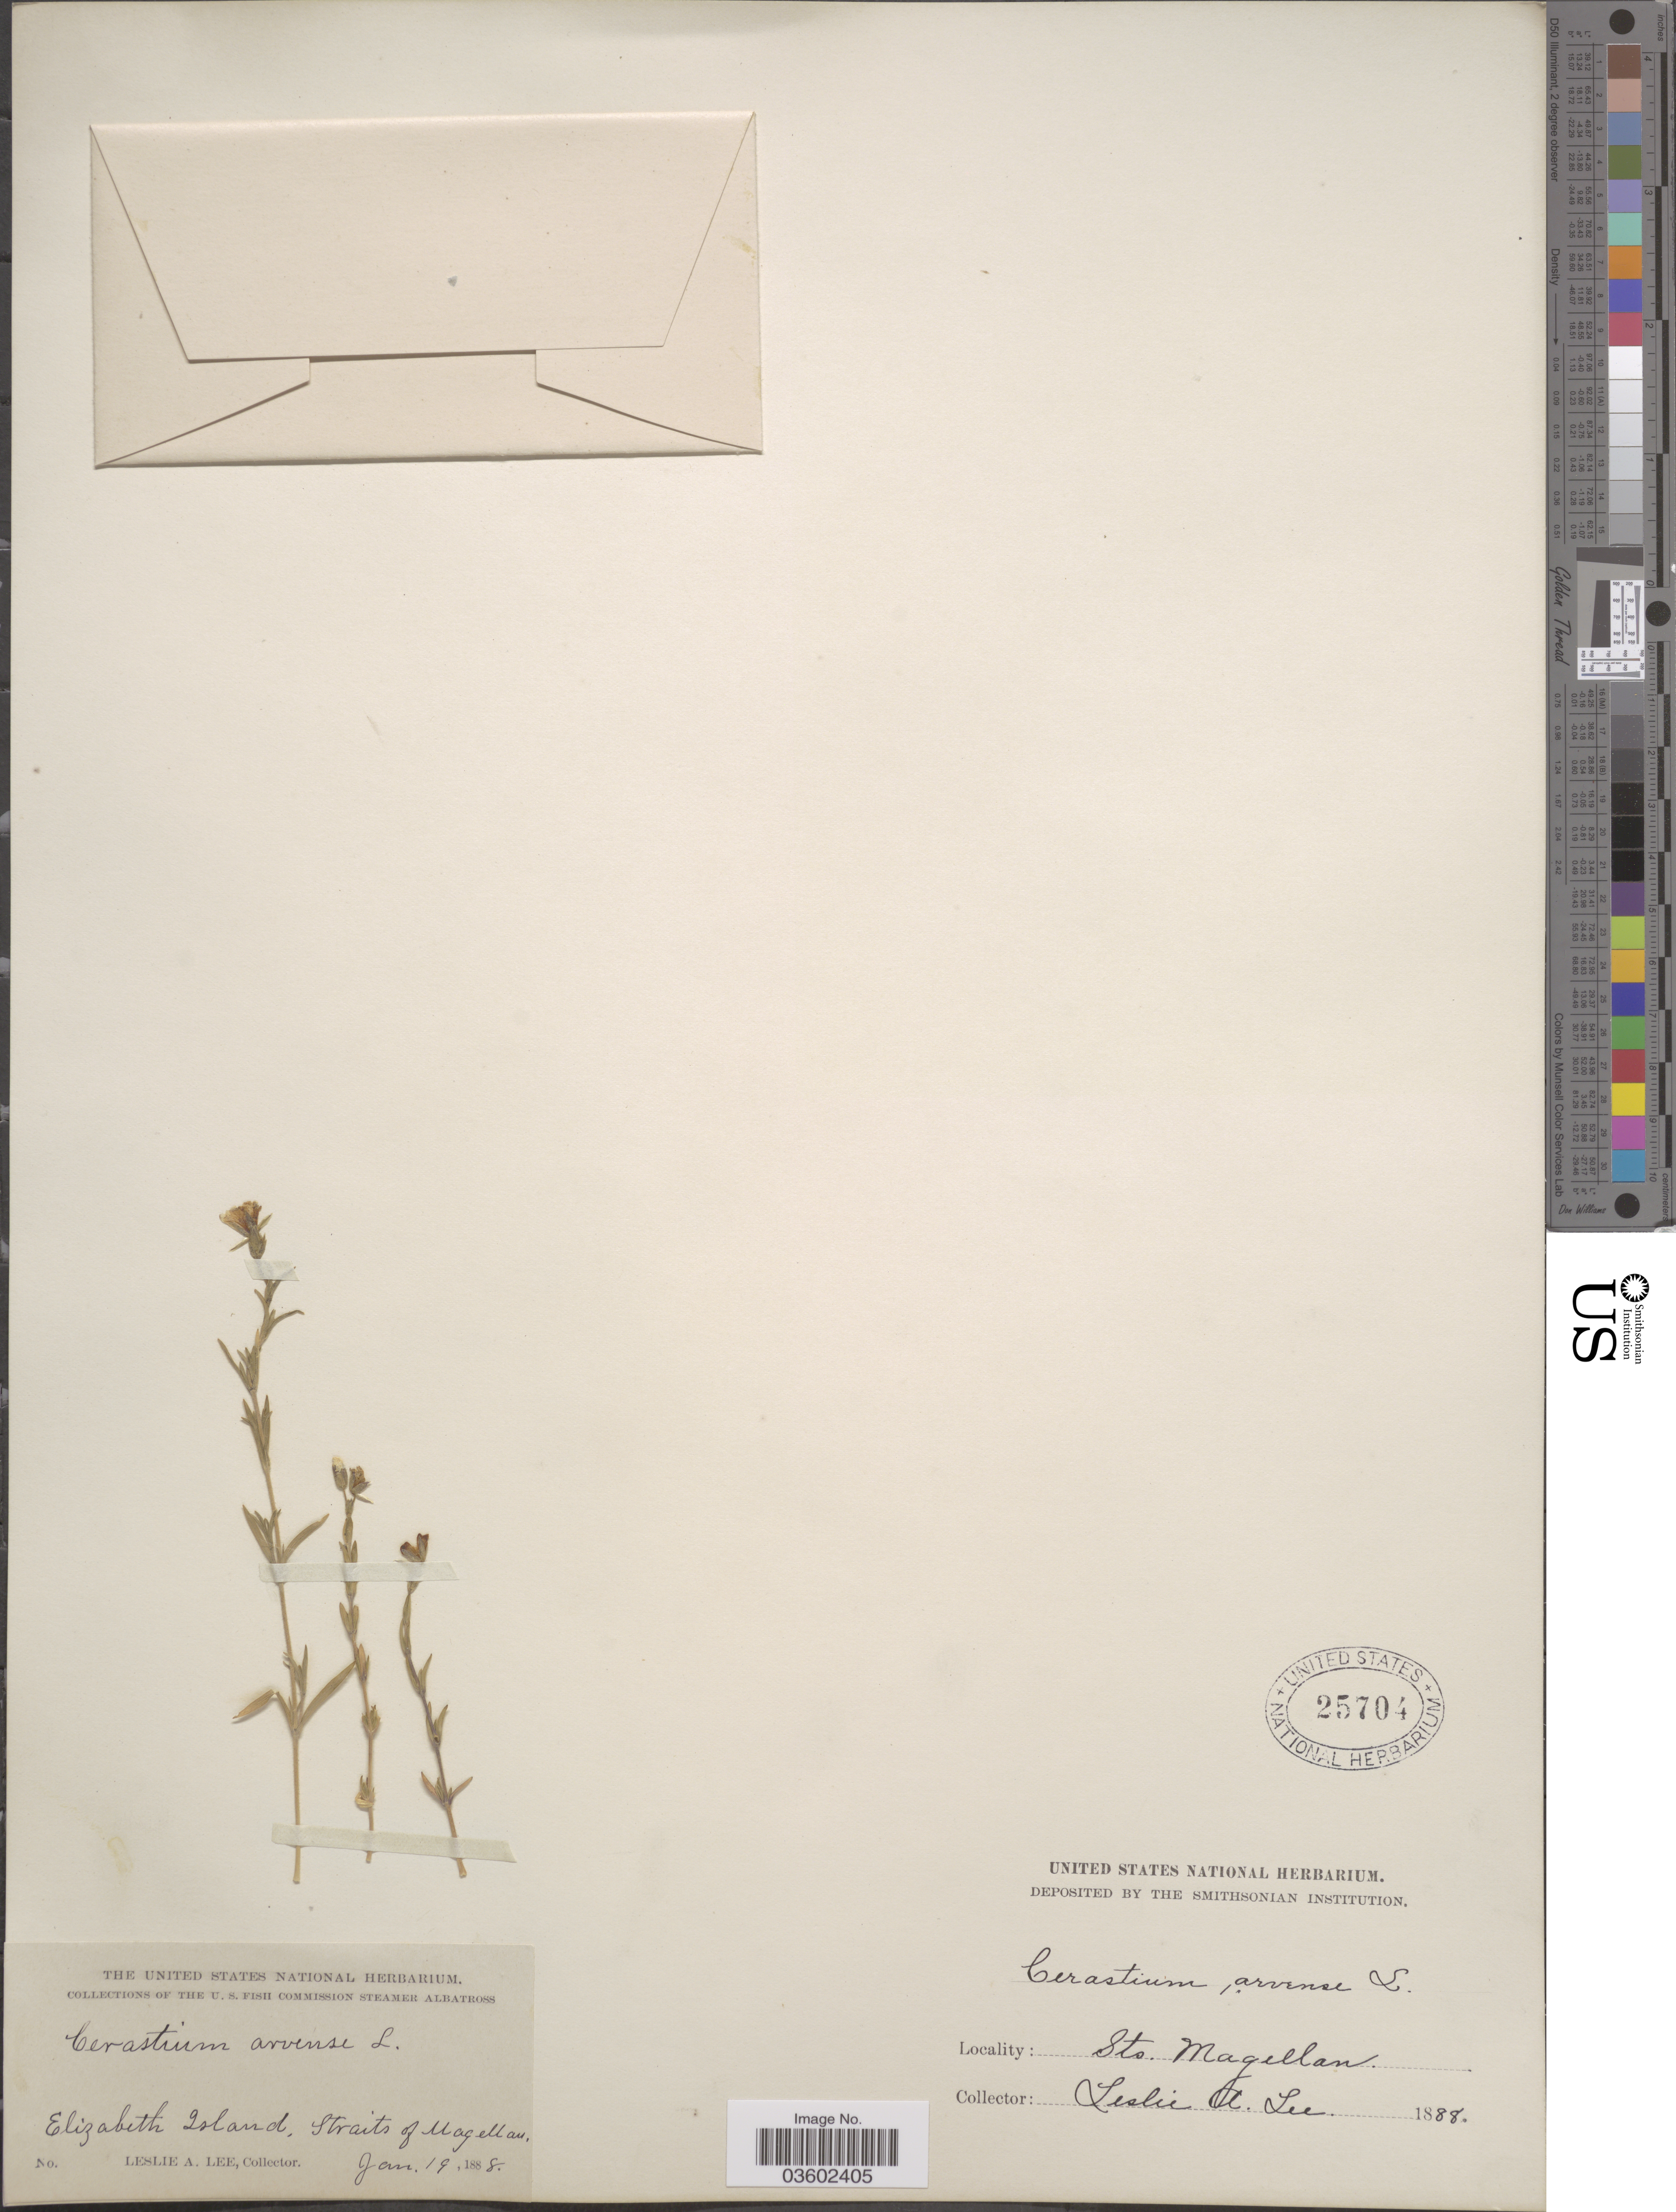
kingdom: Plantae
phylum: Tracheophyta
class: Magnoliopsida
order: Caryophyllales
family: Caryophyllaceae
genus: Cerastium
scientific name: Cerastium arvense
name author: L.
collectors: L. Lee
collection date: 1888-01-19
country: Chile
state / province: Magallanes y de la Antártica Chilena (XII)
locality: Elizabeth Island, Straits of Magellan.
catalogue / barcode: US 25704